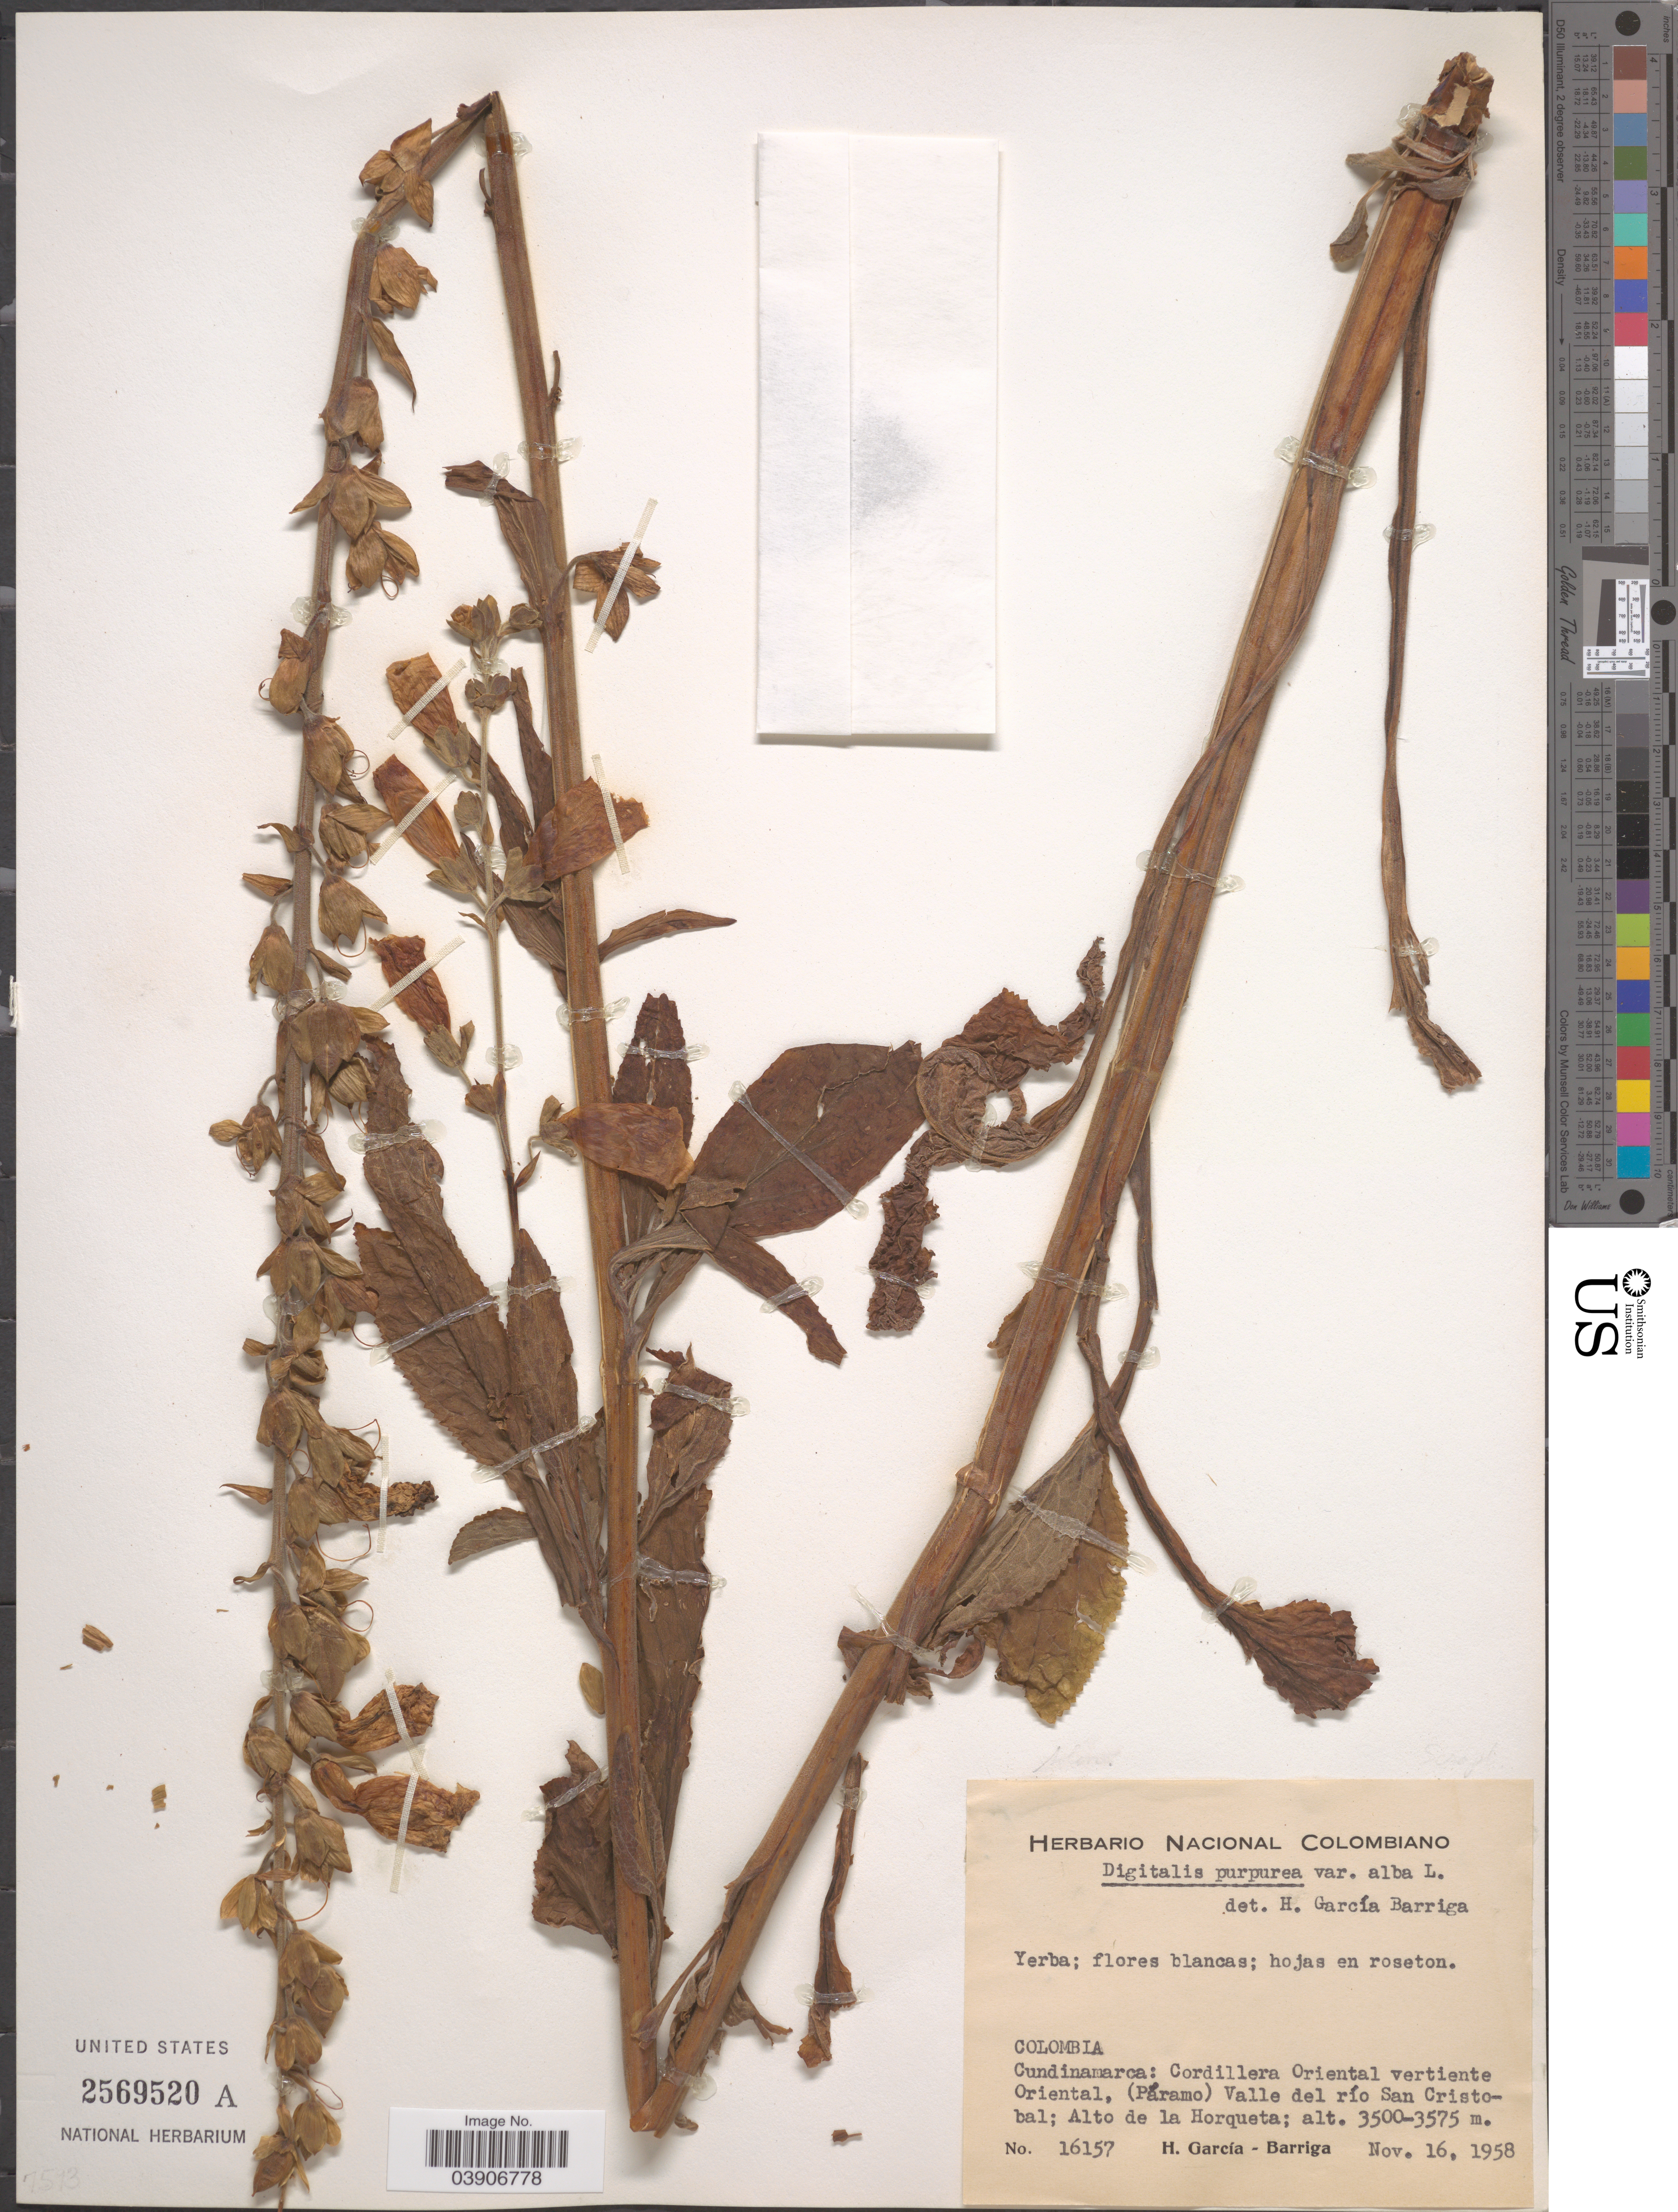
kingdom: Plantae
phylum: Tracheophyta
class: Magnoliopsida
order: Lamiales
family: Plantaginaceae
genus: Digitalis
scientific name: Digitalis purpurea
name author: L.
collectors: H. García Barriga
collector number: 16157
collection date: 1958-11-16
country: Colombia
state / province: Cundinamarca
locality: Cordillera Oriental vertiente Oriental, (Páramo) Valle del río San Cristobal; Alto de la Horqueta.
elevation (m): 3500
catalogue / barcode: US 2569520A